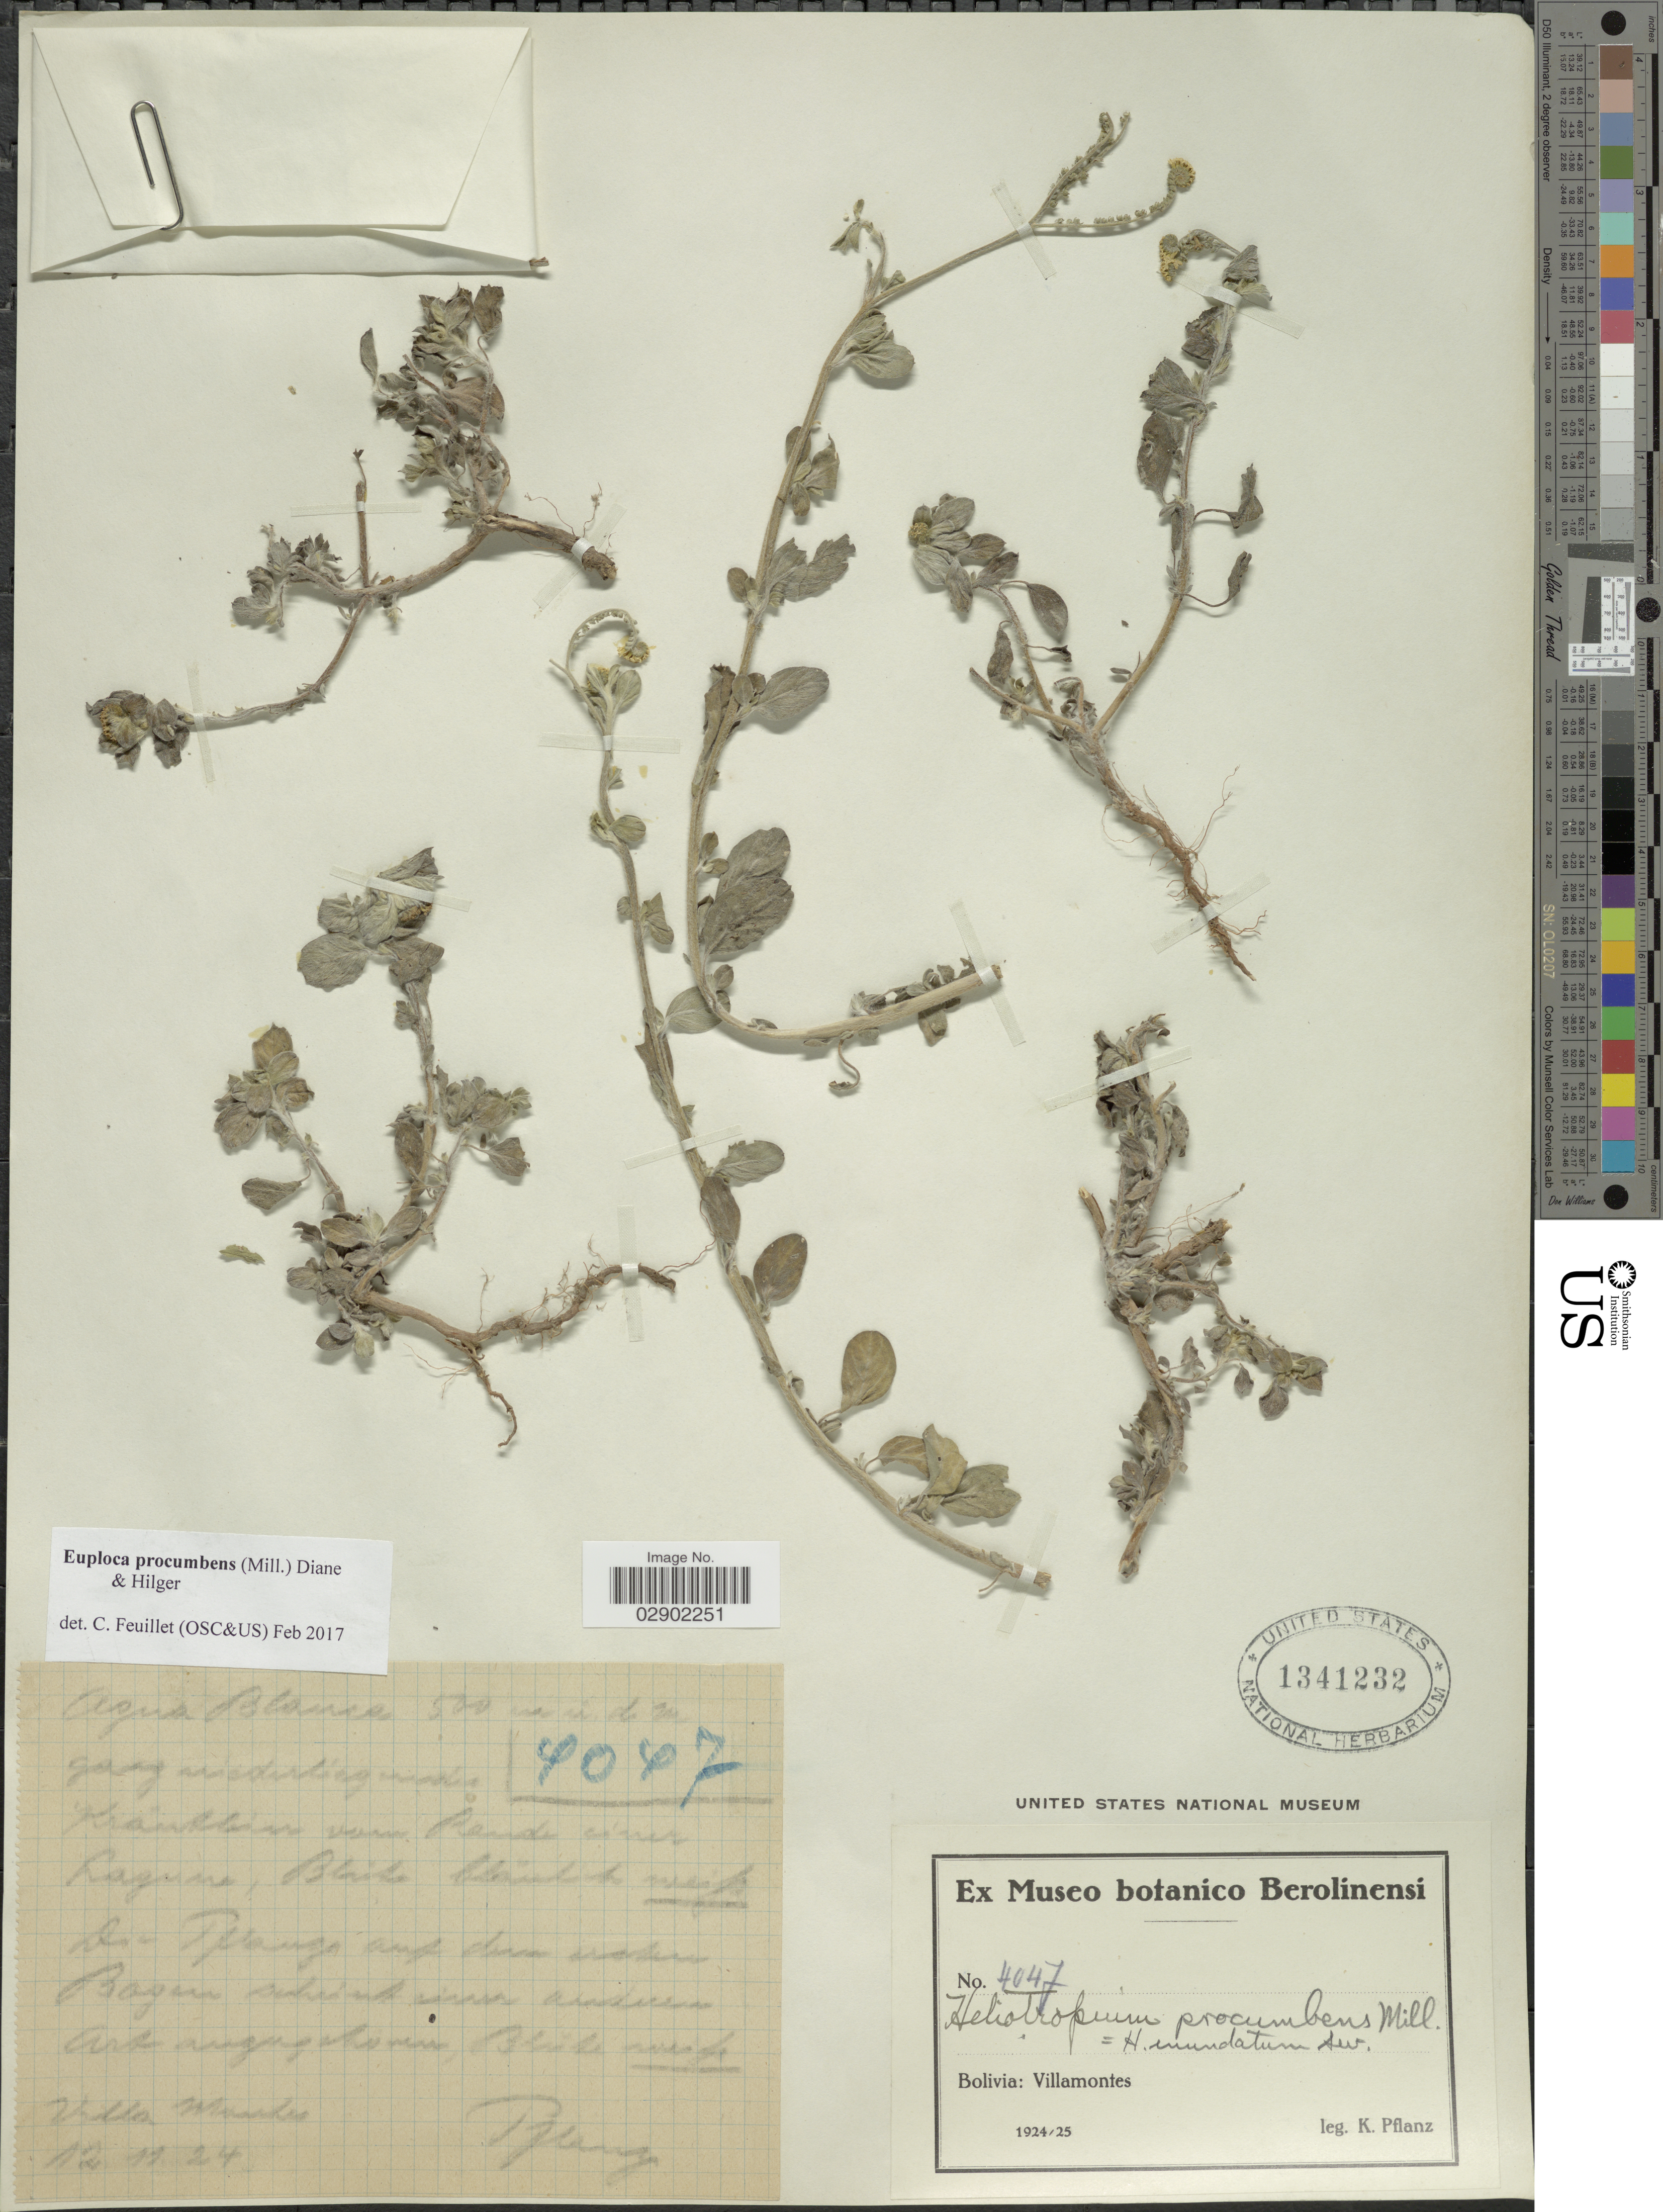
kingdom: Plantae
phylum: Tracheophyta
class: Magnoliopsida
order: Boraginales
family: Heliotropiaceae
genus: Euploca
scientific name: Euploca procumbens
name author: (Mill.) Diane & Hilger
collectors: K. Pflanz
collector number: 4047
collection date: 1924-11-12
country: Bolivia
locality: Villamontes.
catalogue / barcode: US 1341232